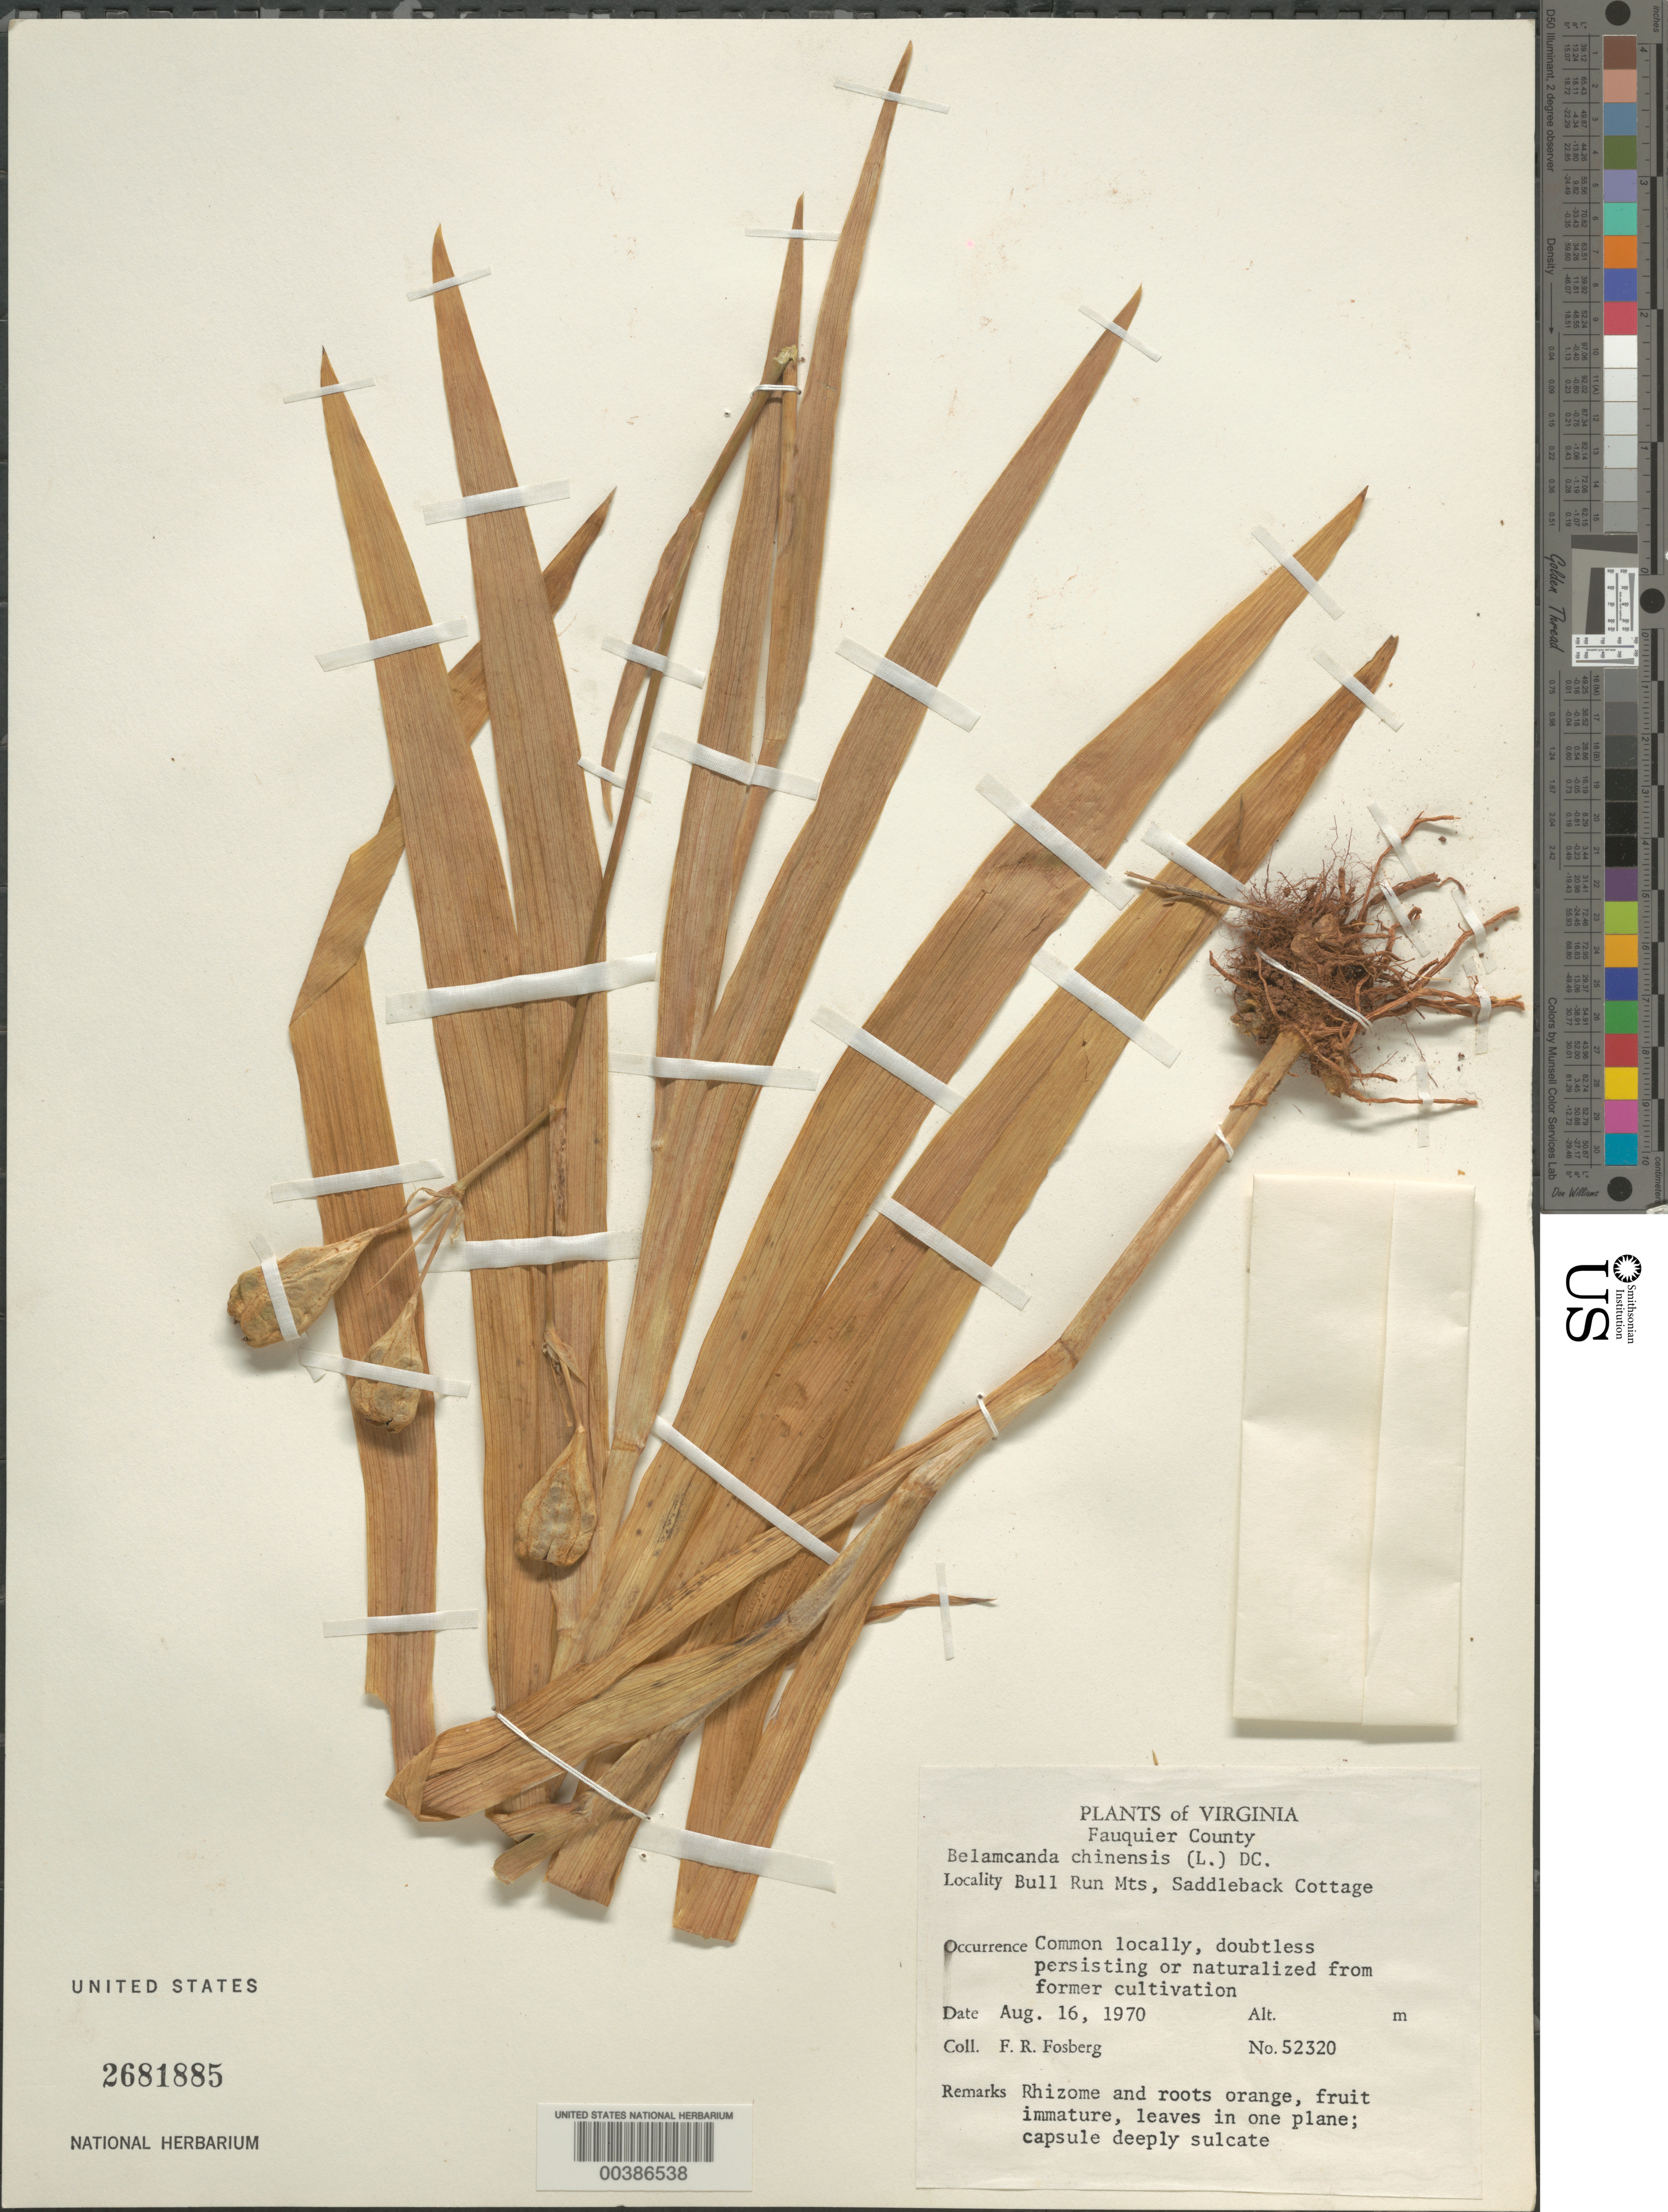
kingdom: Plantae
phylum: Tracheophyta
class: Liliopsida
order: Asparagales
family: Iridaceae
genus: Iris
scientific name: Iris domestica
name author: (L.) Goldblatt & Mabb.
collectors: F. R. Fosberg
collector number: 52320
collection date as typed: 16 Aug 1970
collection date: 1970-08-16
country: United States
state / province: Virginia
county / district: Fauquier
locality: Bull Run Mountains, Saddleback Cottage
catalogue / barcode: US 2681885